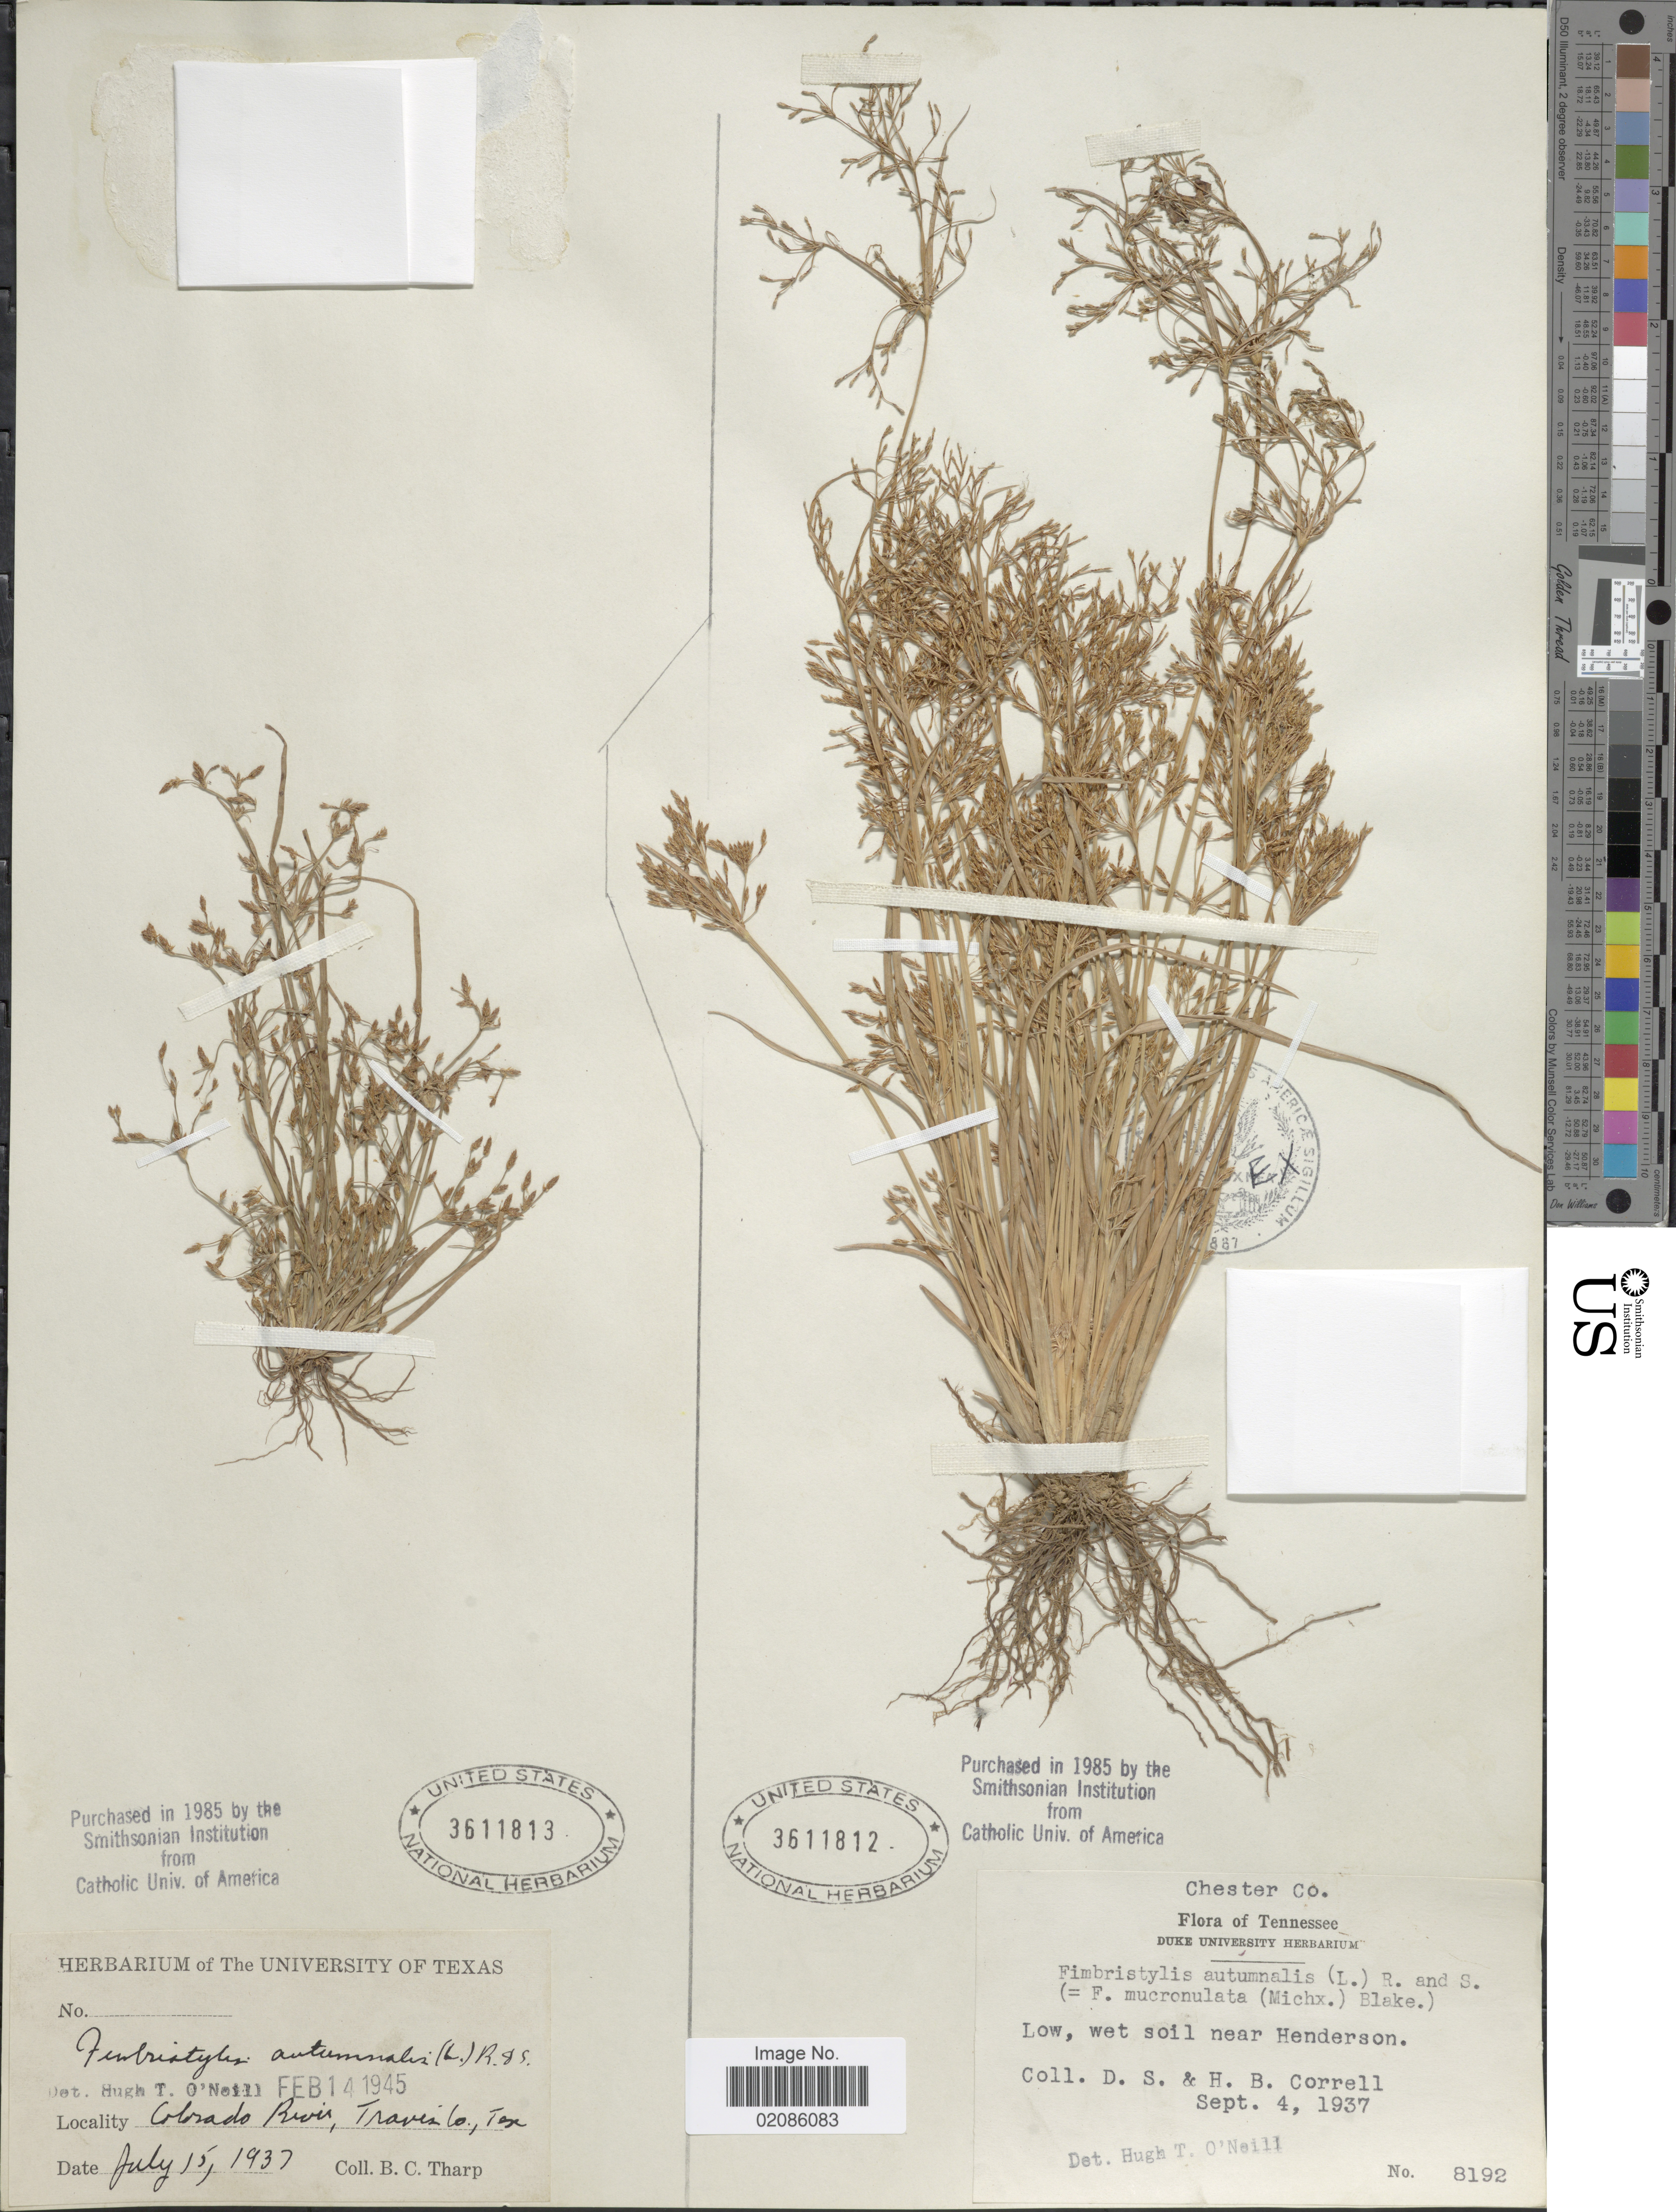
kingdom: Plantae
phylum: Tracheophyta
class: Liliopsida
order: Poales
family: Cyperaceae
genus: Fimbristylis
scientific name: Fimbristylis autumnalis (L.) Roem. & Schult.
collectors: D. S. Correll & H. Correll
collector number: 8192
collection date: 1937-09-04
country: United States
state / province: Tennessee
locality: Chester Co. Low, wet soil near Henderson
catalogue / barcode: US 3611812